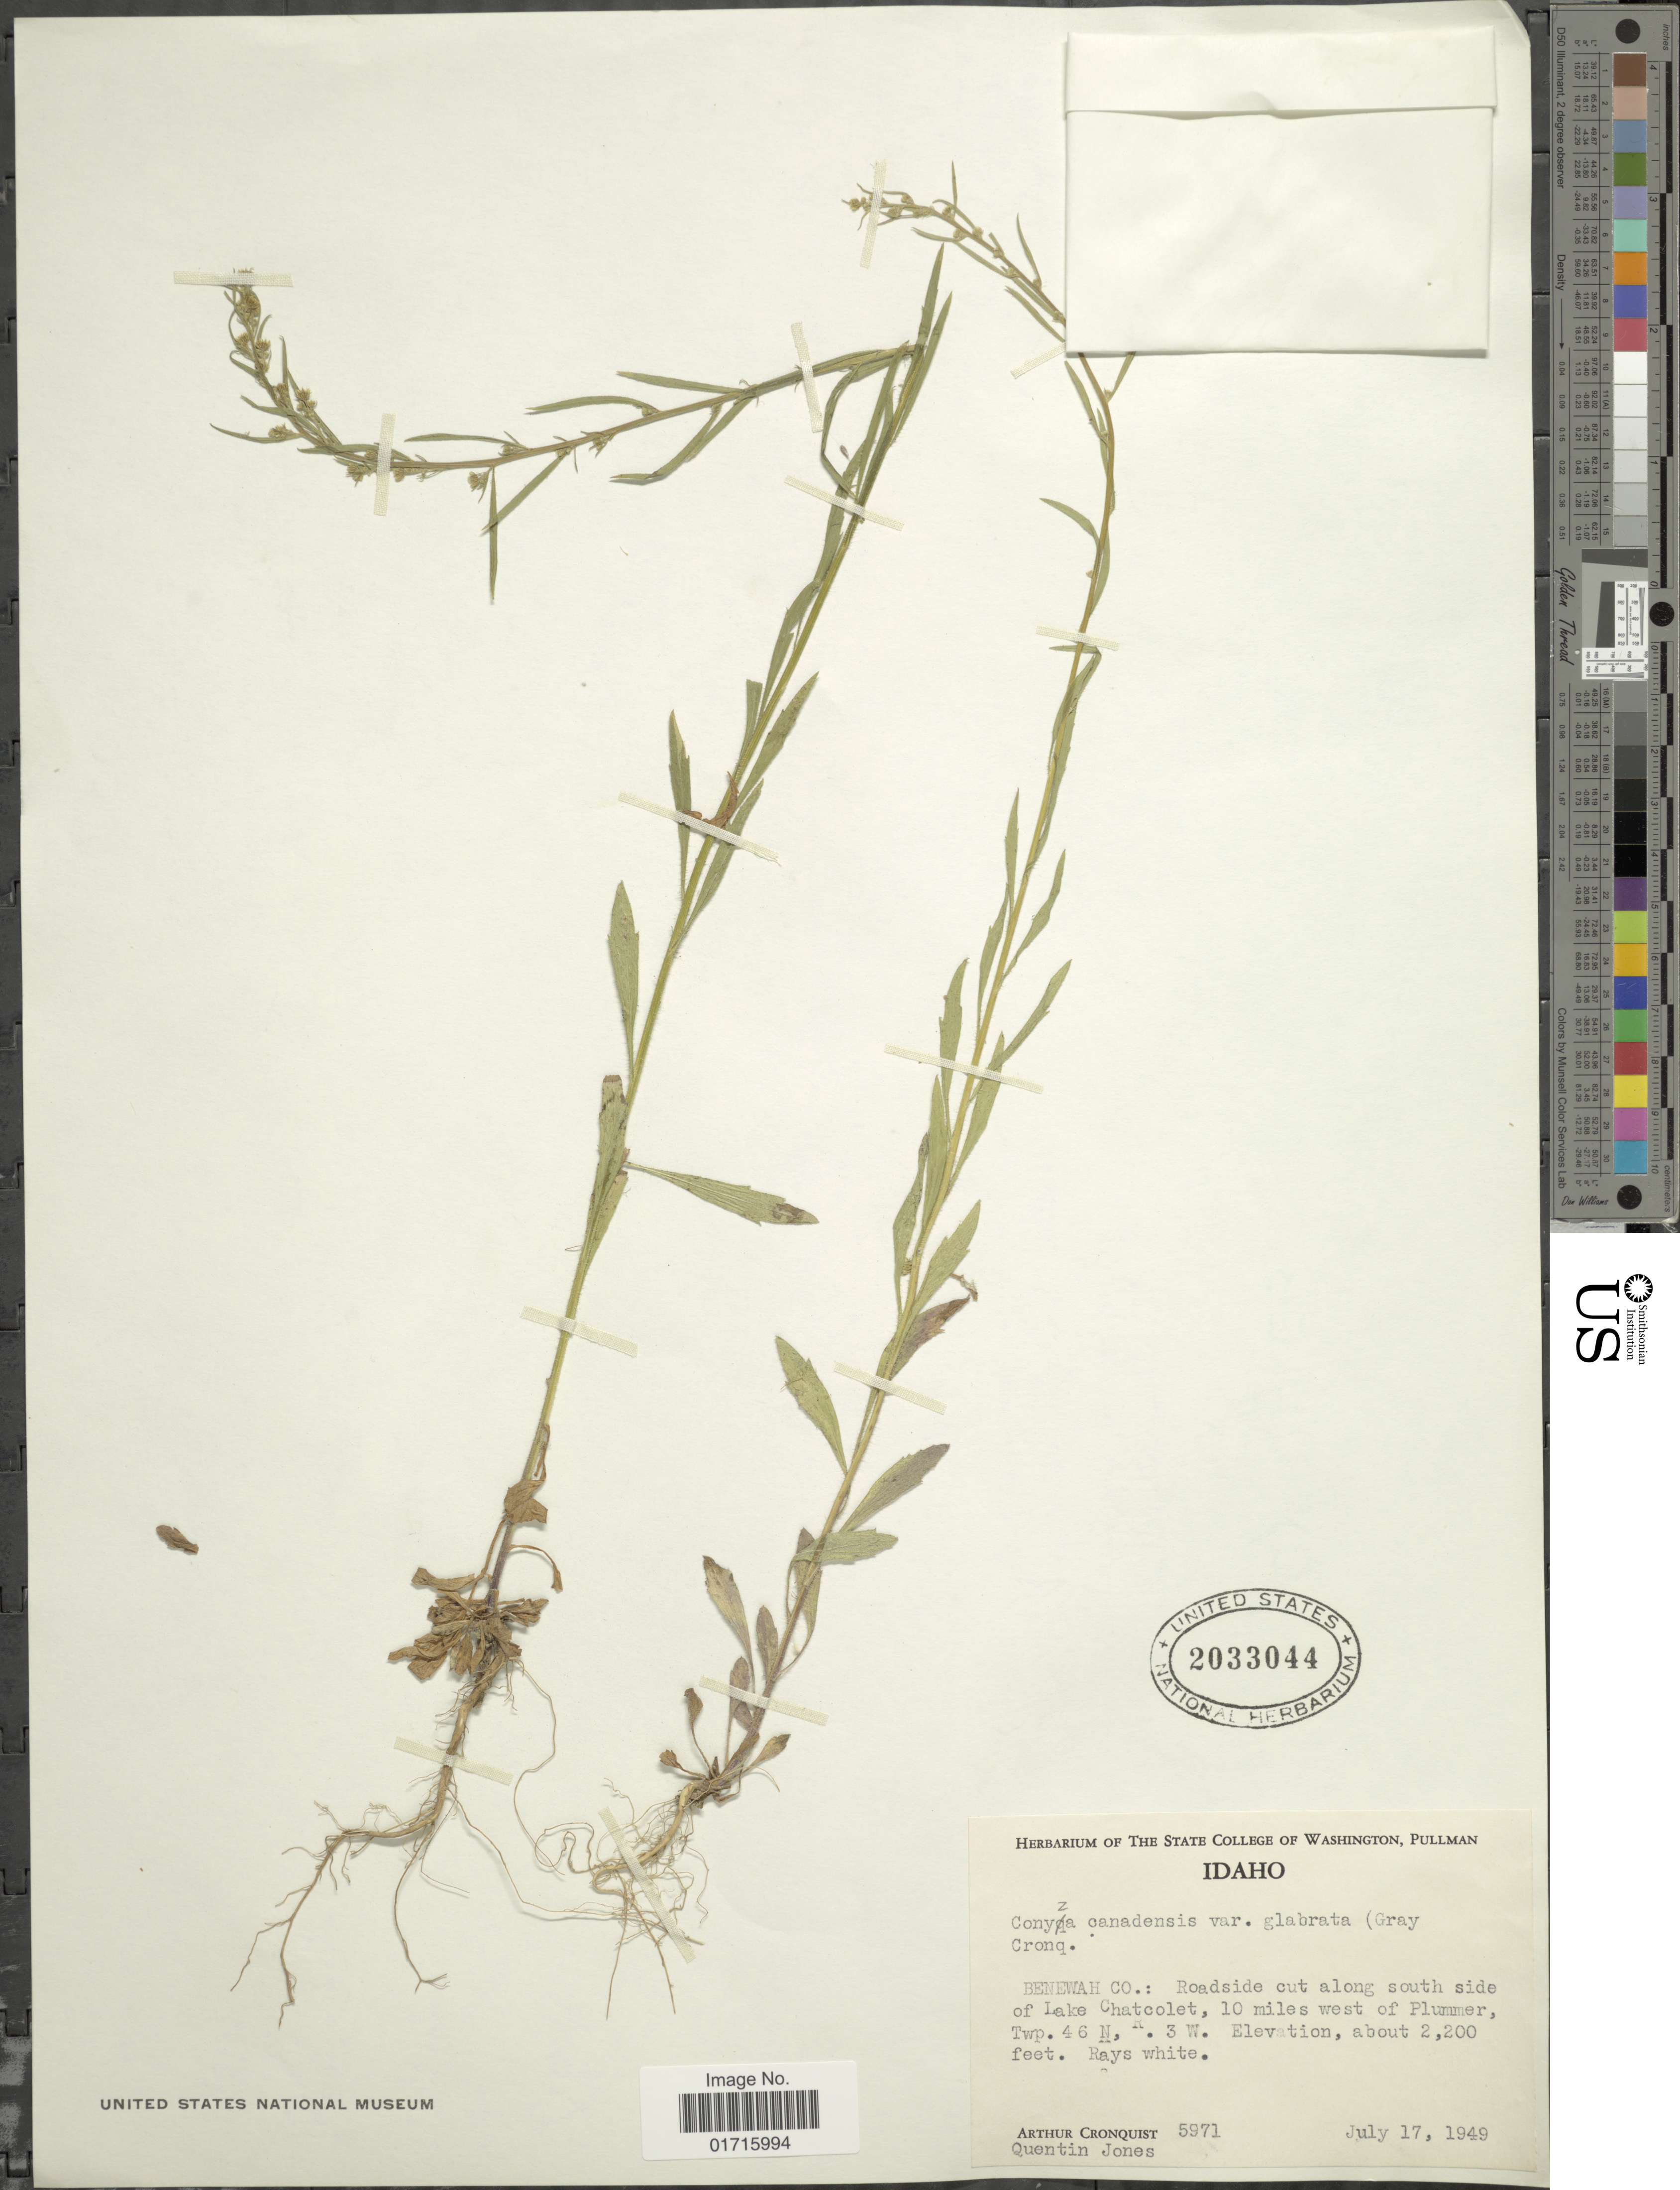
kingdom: Plantae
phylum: Tracheophyta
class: Magnoliopsida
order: Asterales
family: Asteraceae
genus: Conyza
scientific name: Conyza canadensis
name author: (L.) Cronq.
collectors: A. J. Cronquist & Q. Jones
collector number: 5971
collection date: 1949-07-17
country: United States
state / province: Idaho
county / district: Benewah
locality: Benewah Co.: Roadside cut along south side of Lake Chatcolet, 10 miles west of Plummer, Twp. 46 N. R. 3W.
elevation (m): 671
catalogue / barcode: US 2033044